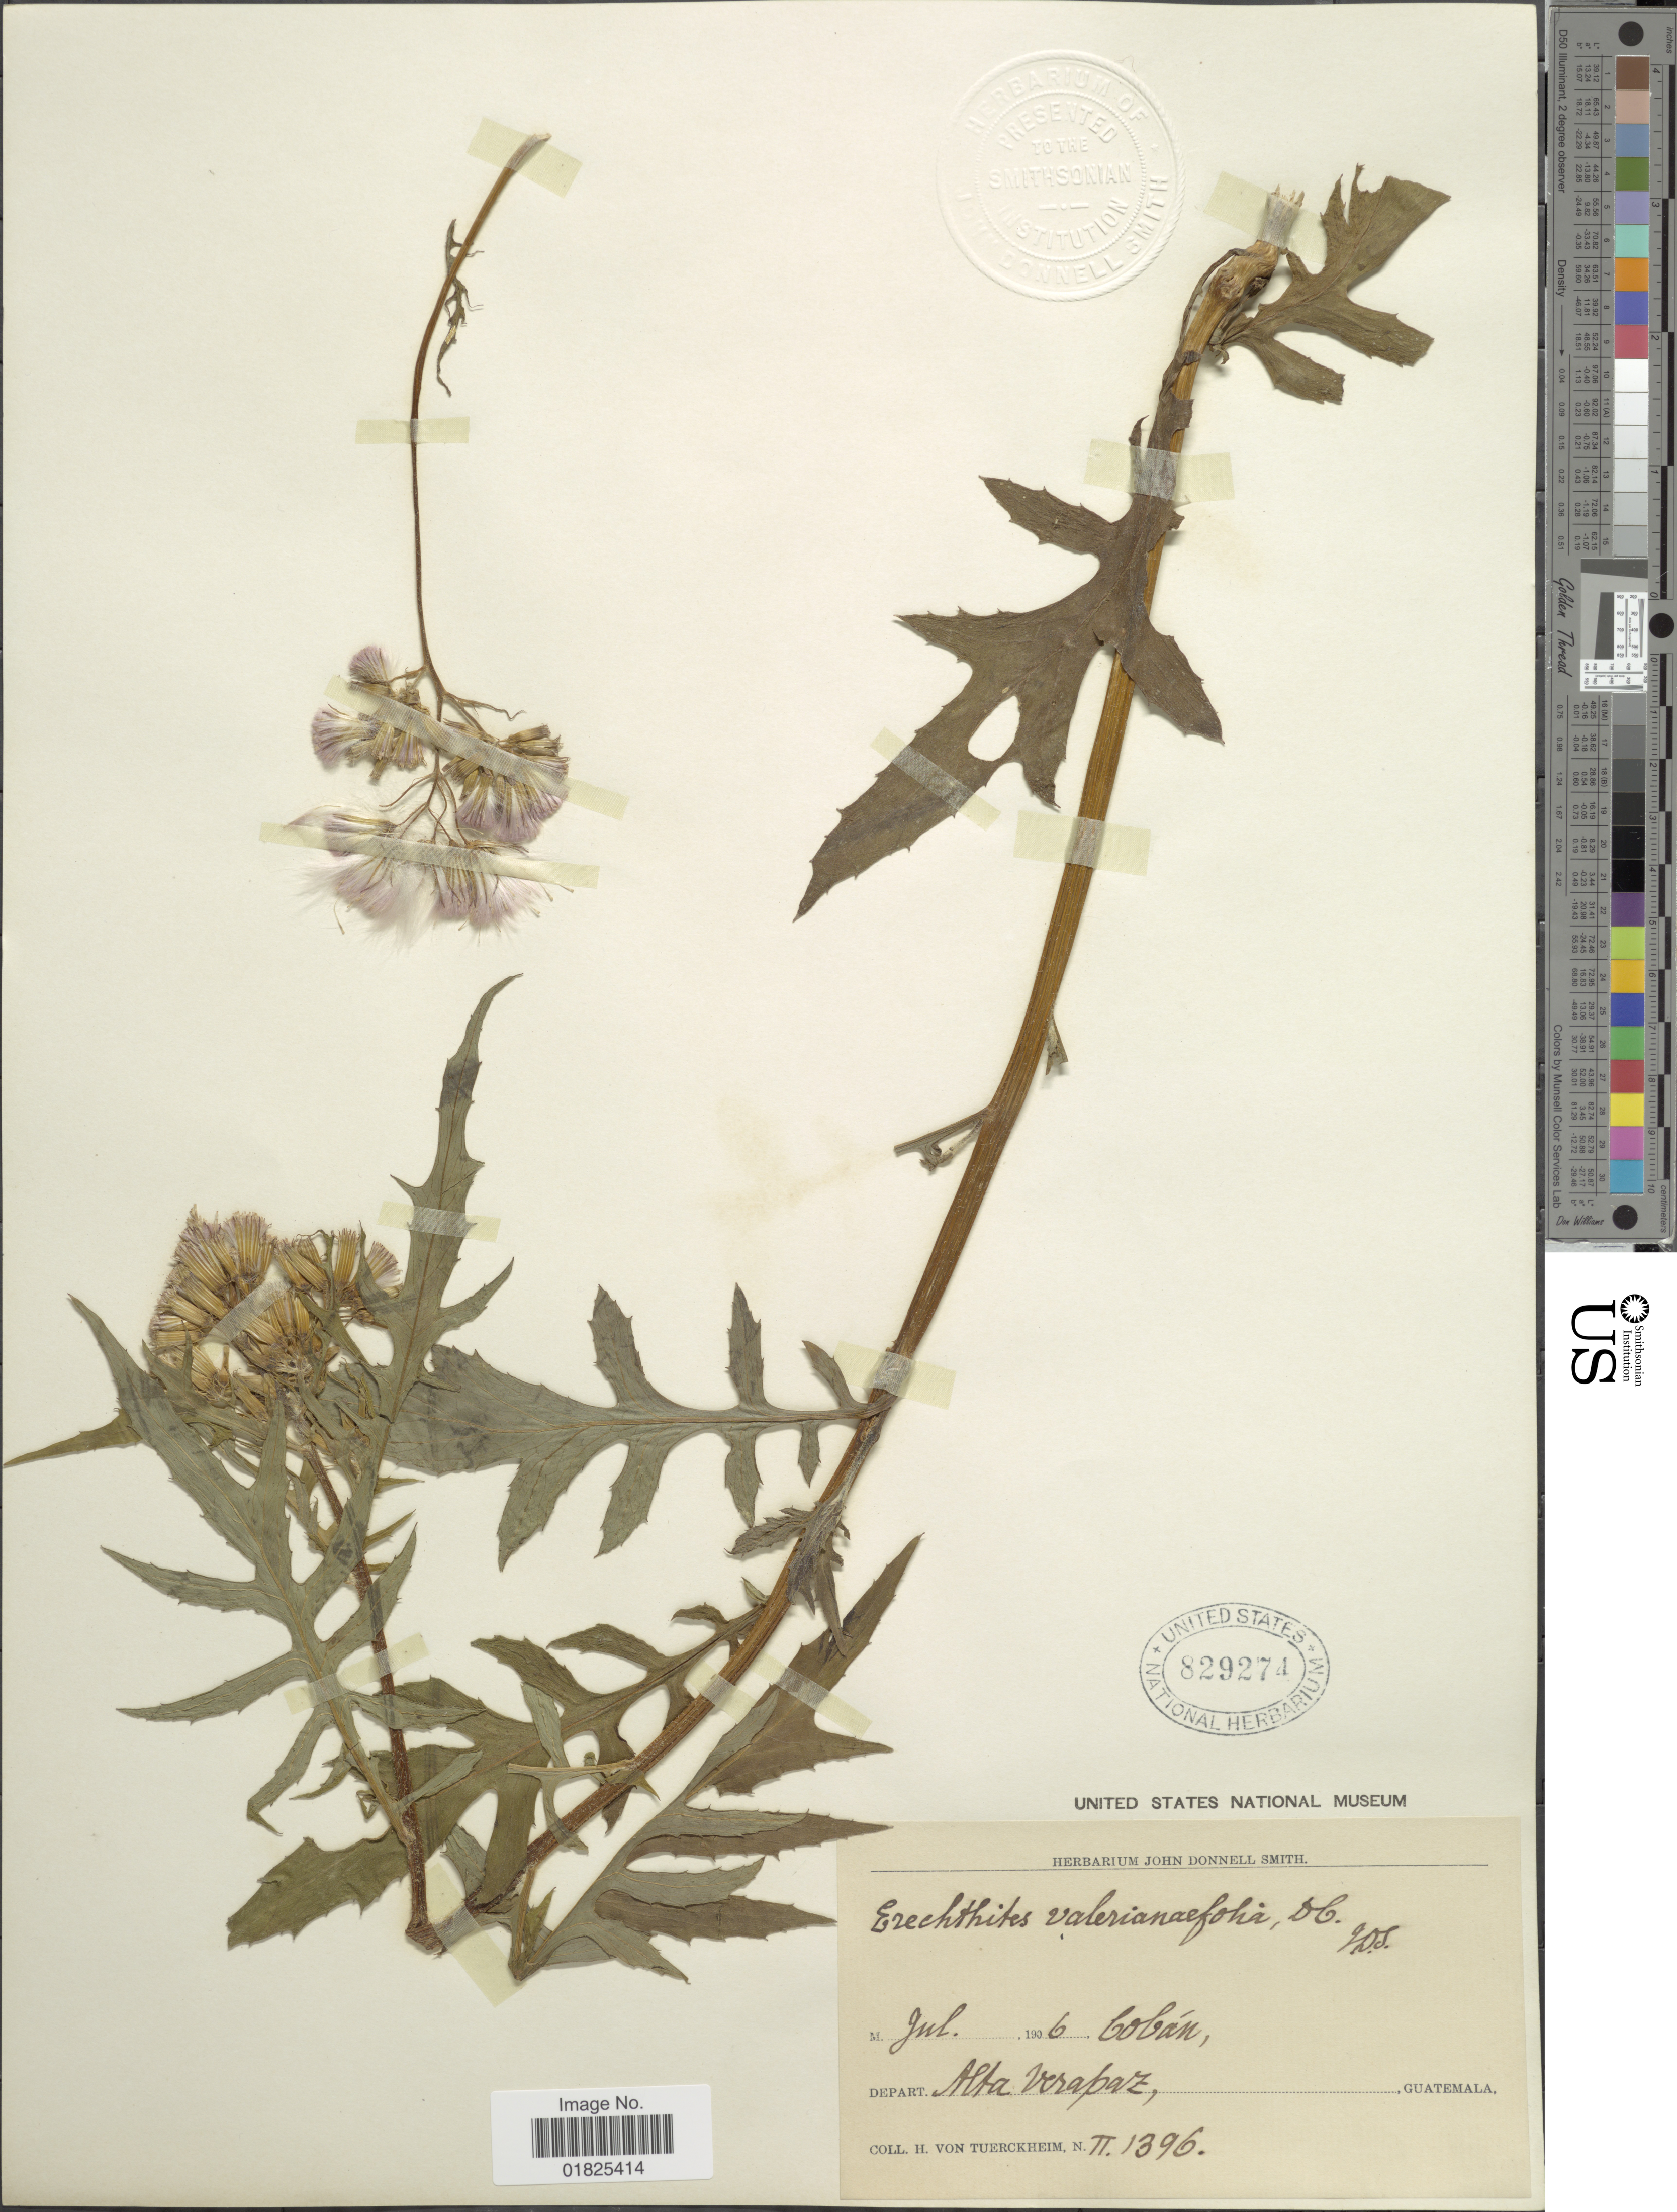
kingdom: Plantae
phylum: Tracheophyta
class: Magnoliopsida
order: Asterales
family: Asteraceae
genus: Erechtites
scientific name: Erechtites valerianifolius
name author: (Link ex Spreng.) DC.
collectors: H. von Türckheim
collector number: II 1396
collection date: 1906-07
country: Guatemala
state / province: Alta Verapaz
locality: Coban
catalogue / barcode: US 829274